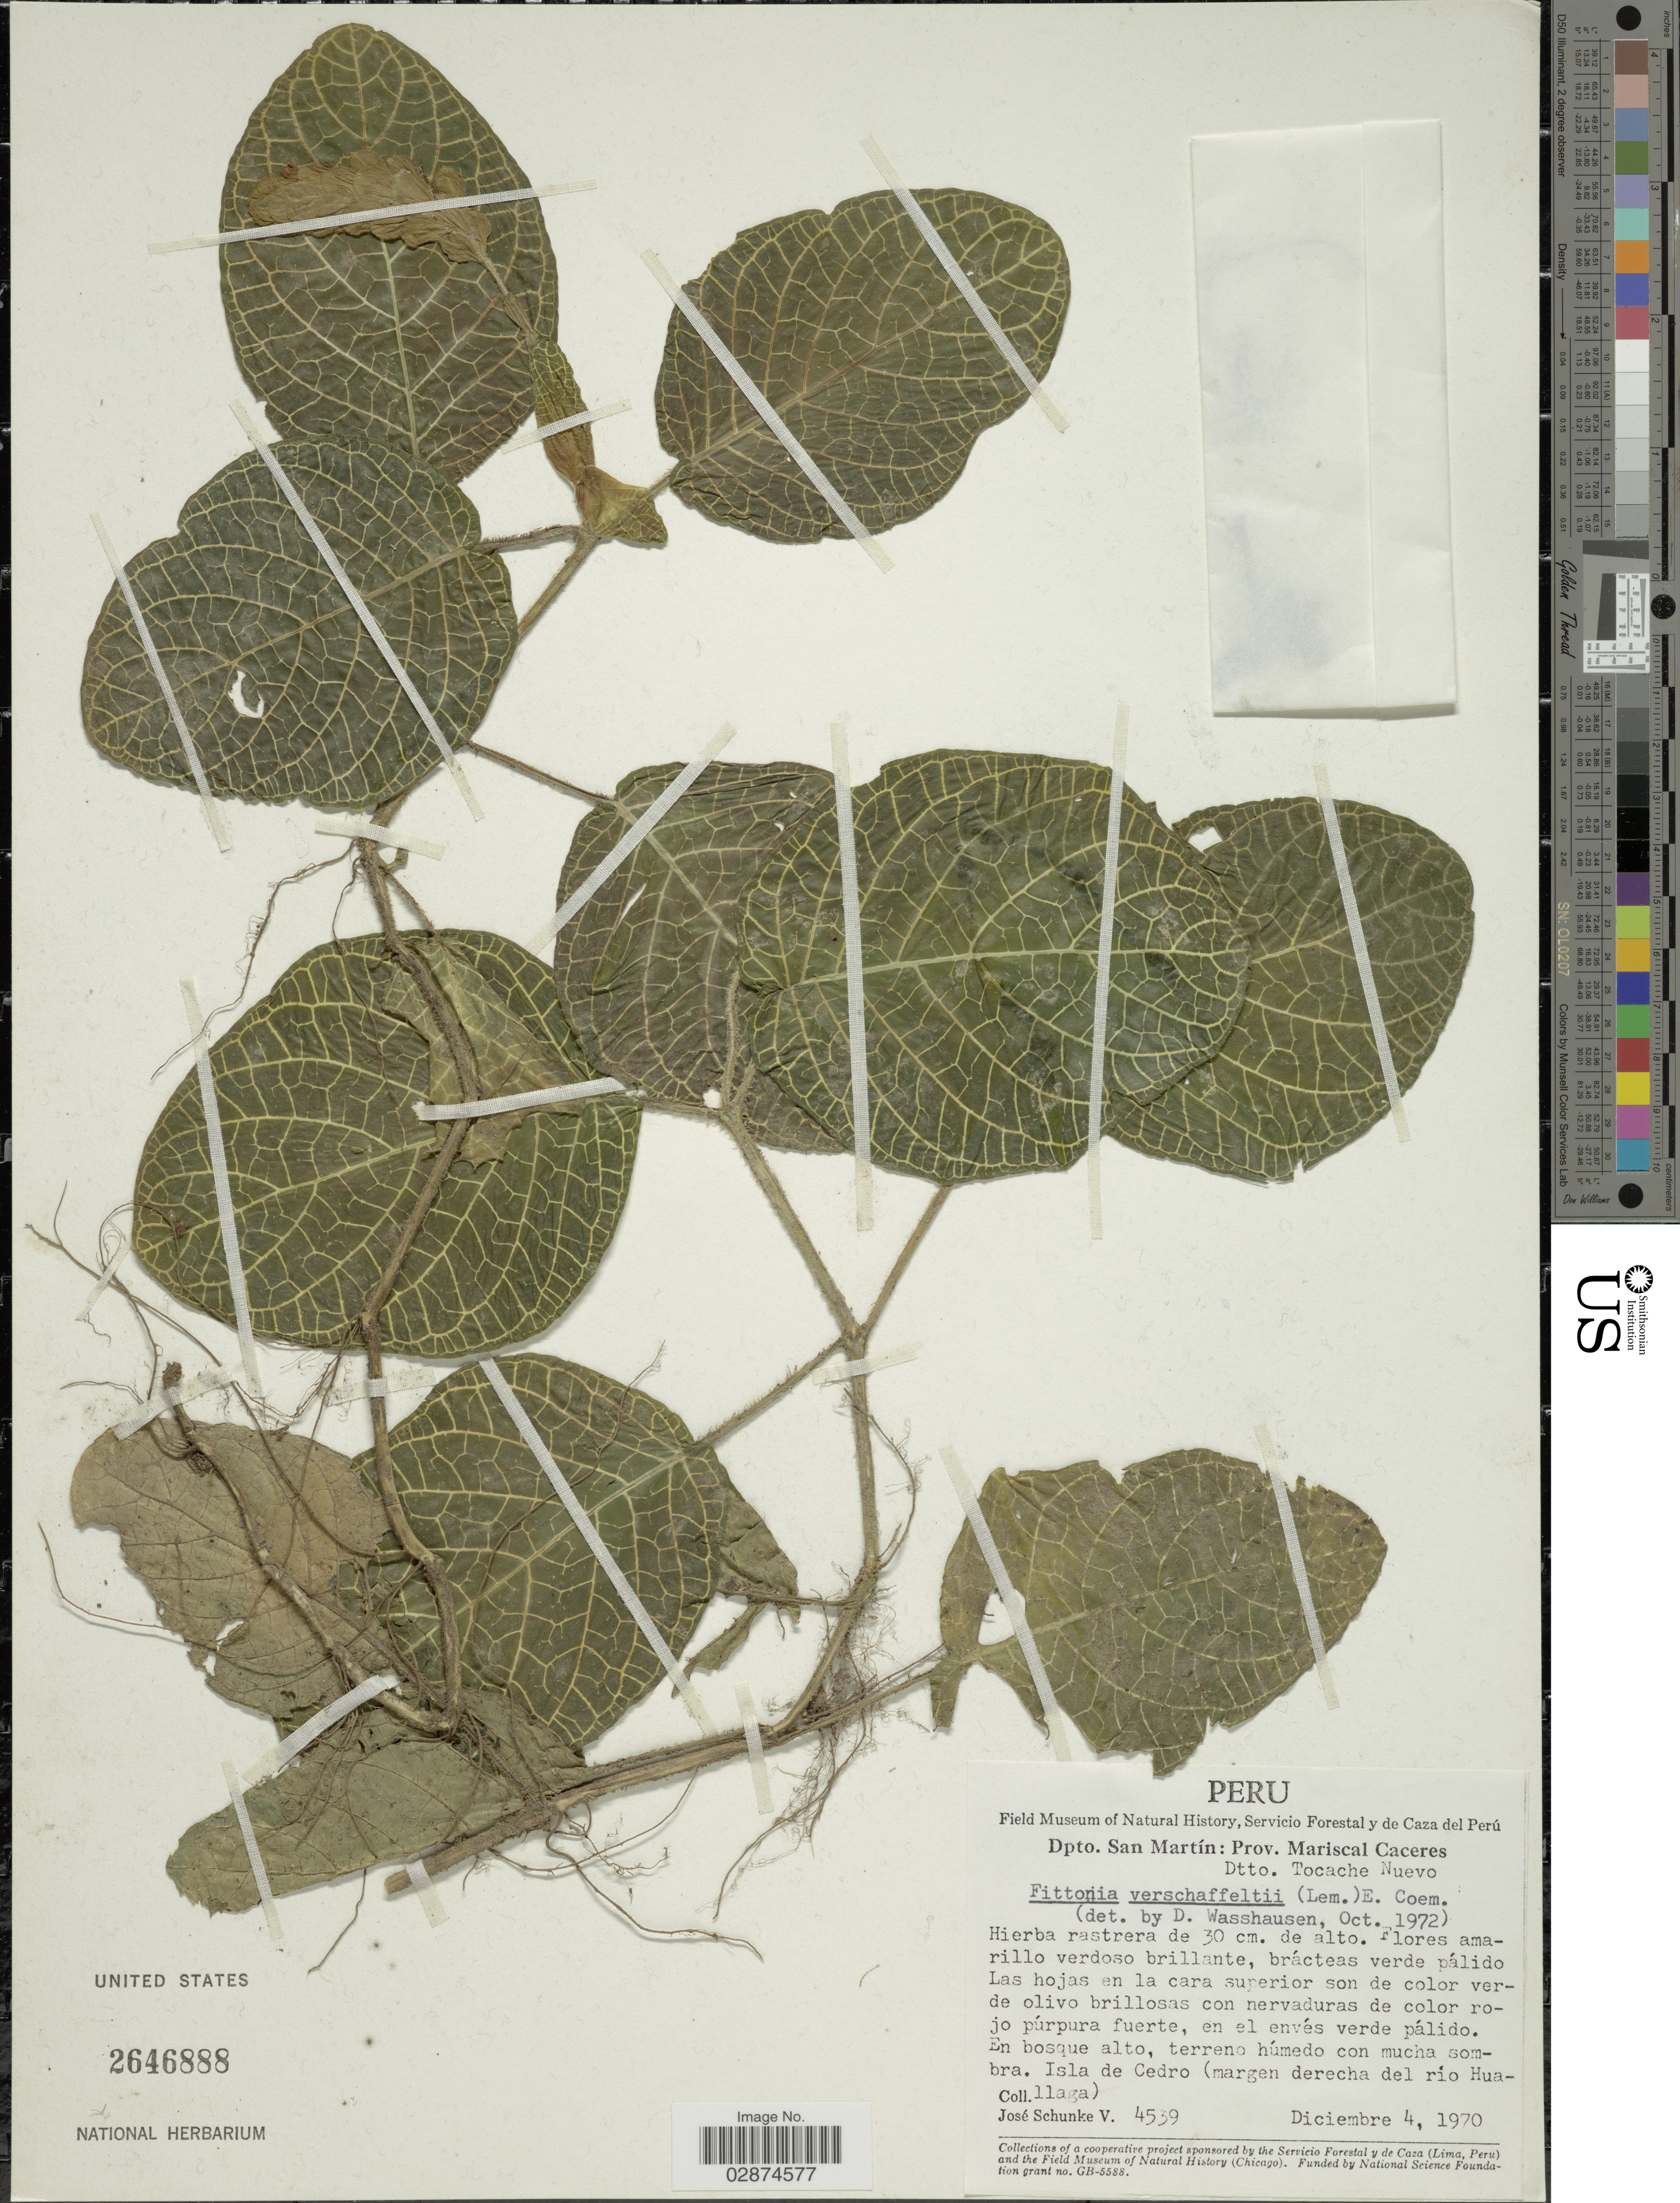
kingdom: Plantae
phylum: Tracheophyta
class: Magnoliopsida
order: Lamiales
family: Acanthaceae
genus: Fittonia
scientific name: Fittonia albivenis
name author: (Lindl. ex Veitch) Brummitt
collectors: J. Schunke Vigo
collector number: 4539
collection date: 1970-12-04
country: Peru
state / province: San Martín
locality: Dpto. San Martín: Prov. Mariscal Caceres, Dtto. Tocache Nuevo. Isla de Cedro (margen derecha del río Huallaga).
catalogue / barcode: US 2646888